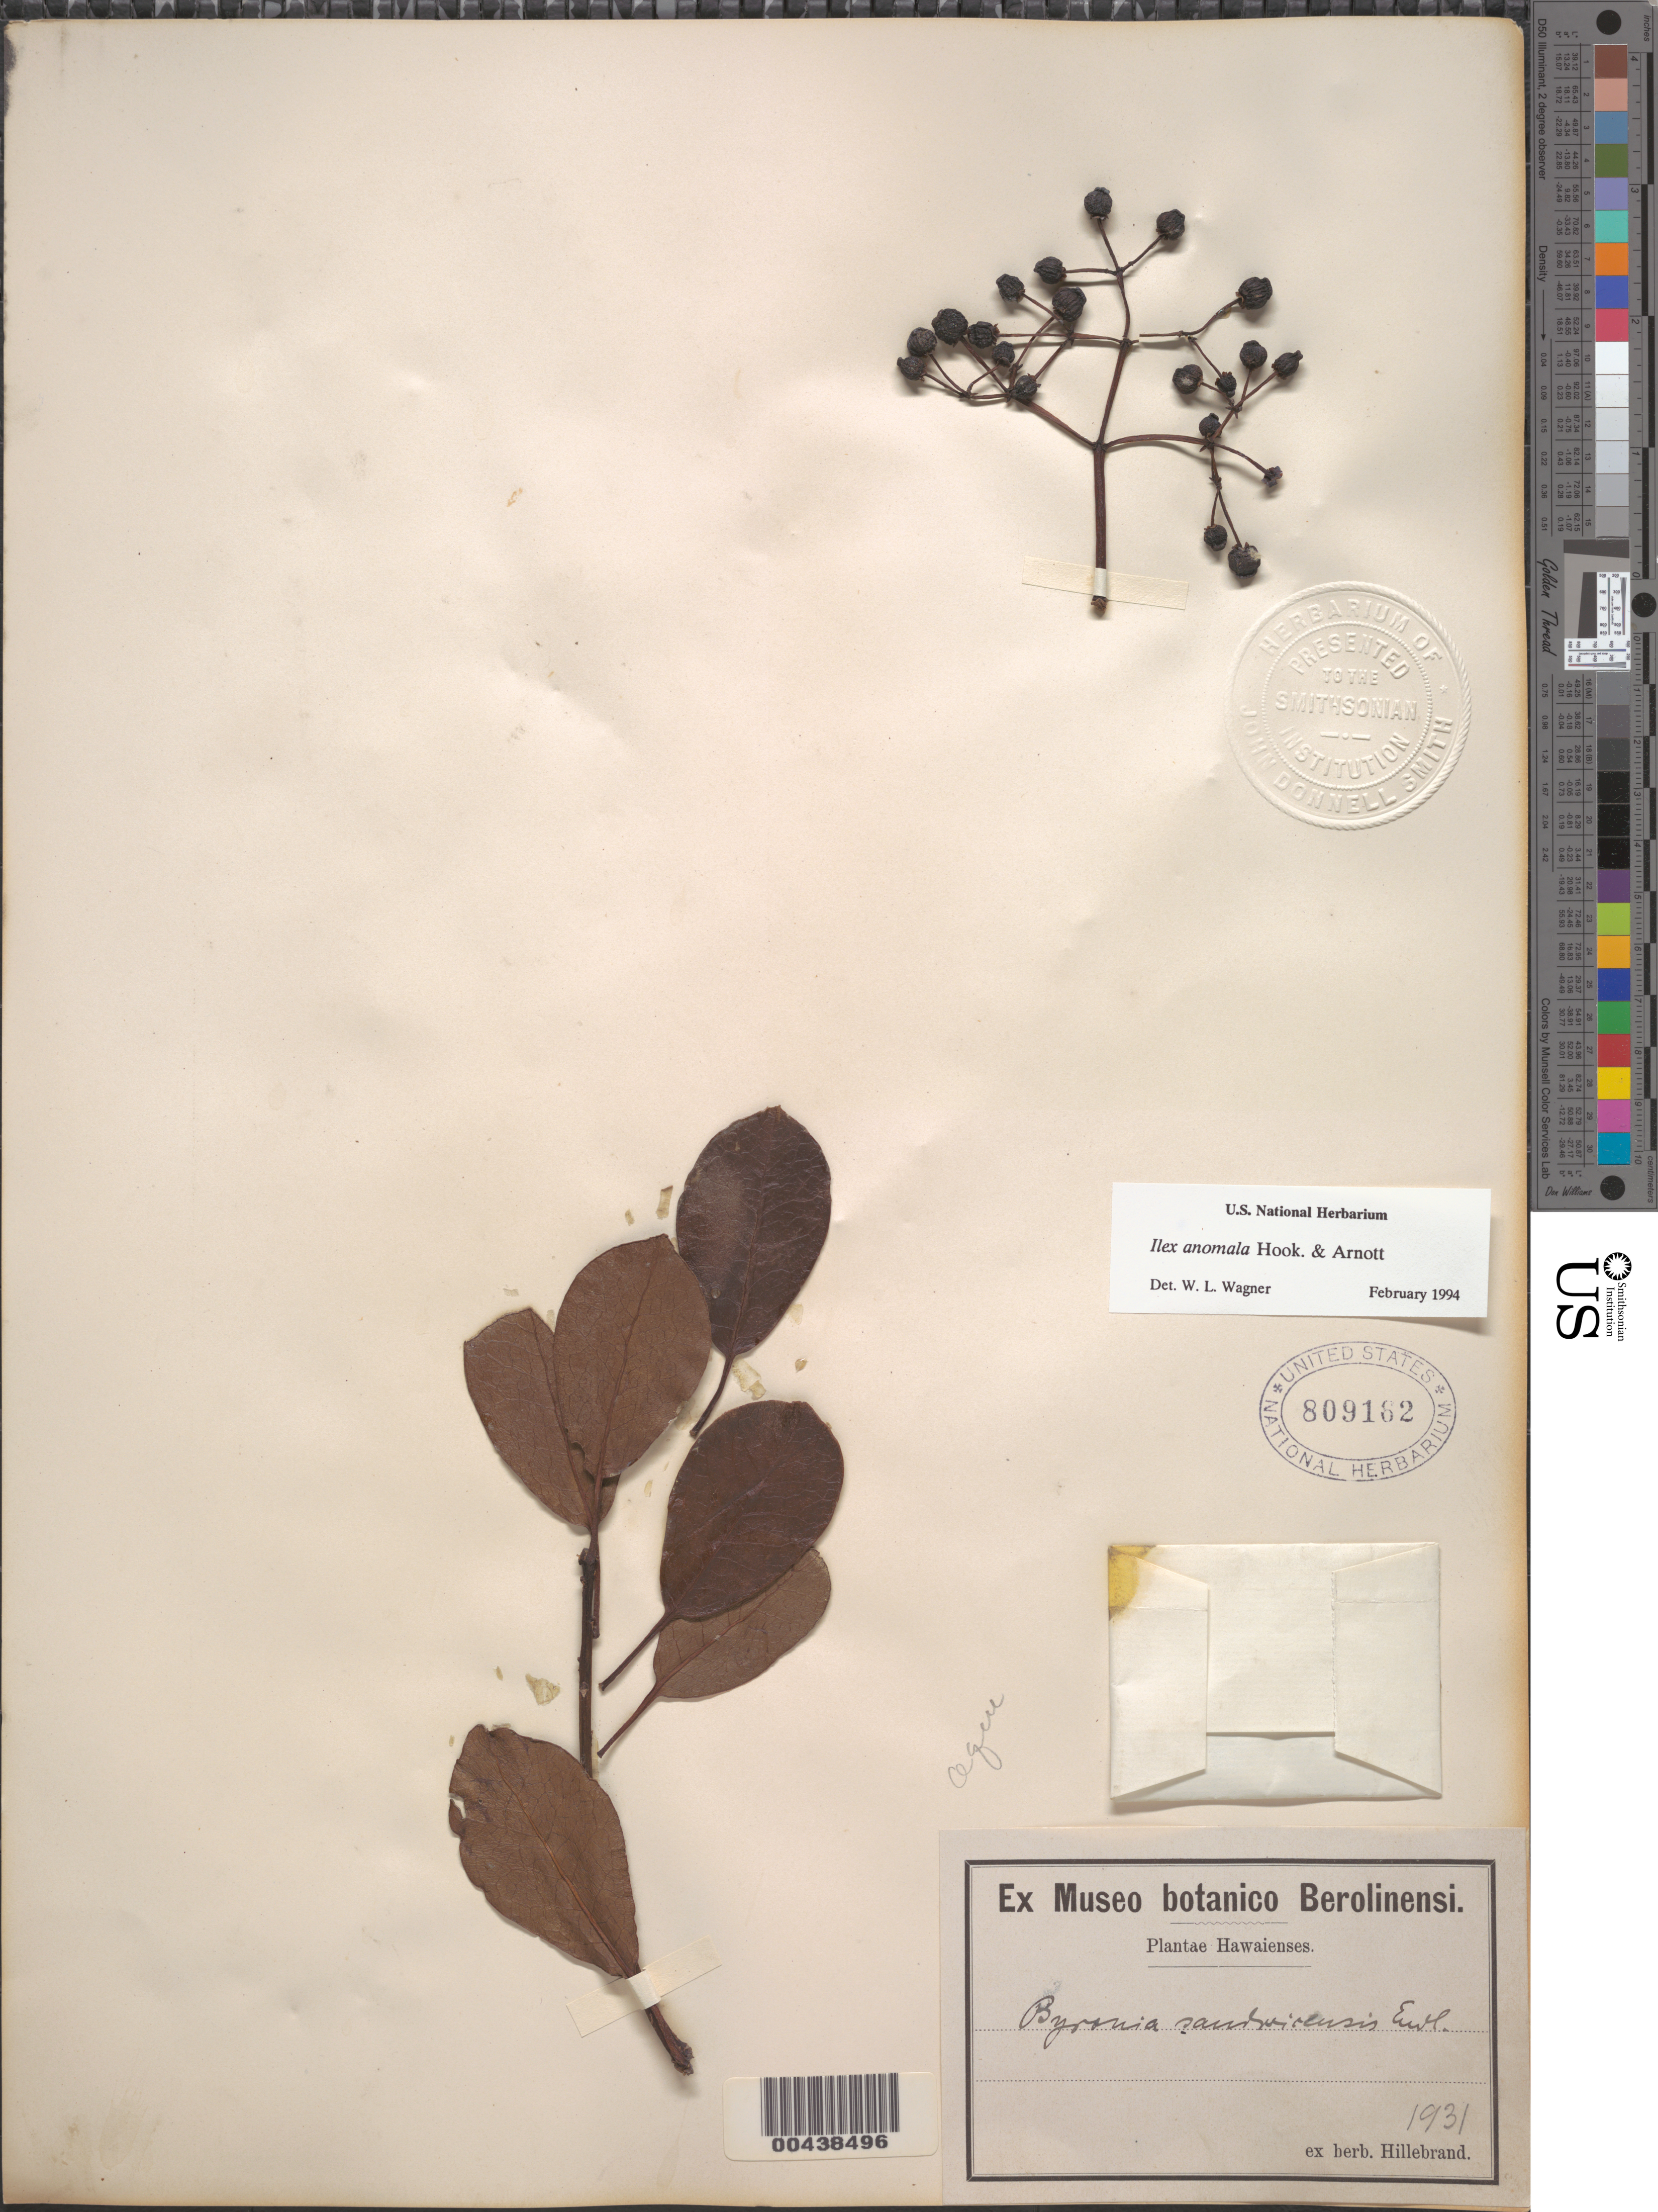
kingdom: Plantae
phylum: Tracheophyta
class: Magnoliopsida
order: Aquifoliales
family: Aquifoliaceae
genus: Ilex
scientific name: Ilex anomala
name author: Hook. & Arn.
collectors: W. Hillebrand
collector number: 1931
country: United States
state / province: Hawaii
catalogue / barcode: US 809162